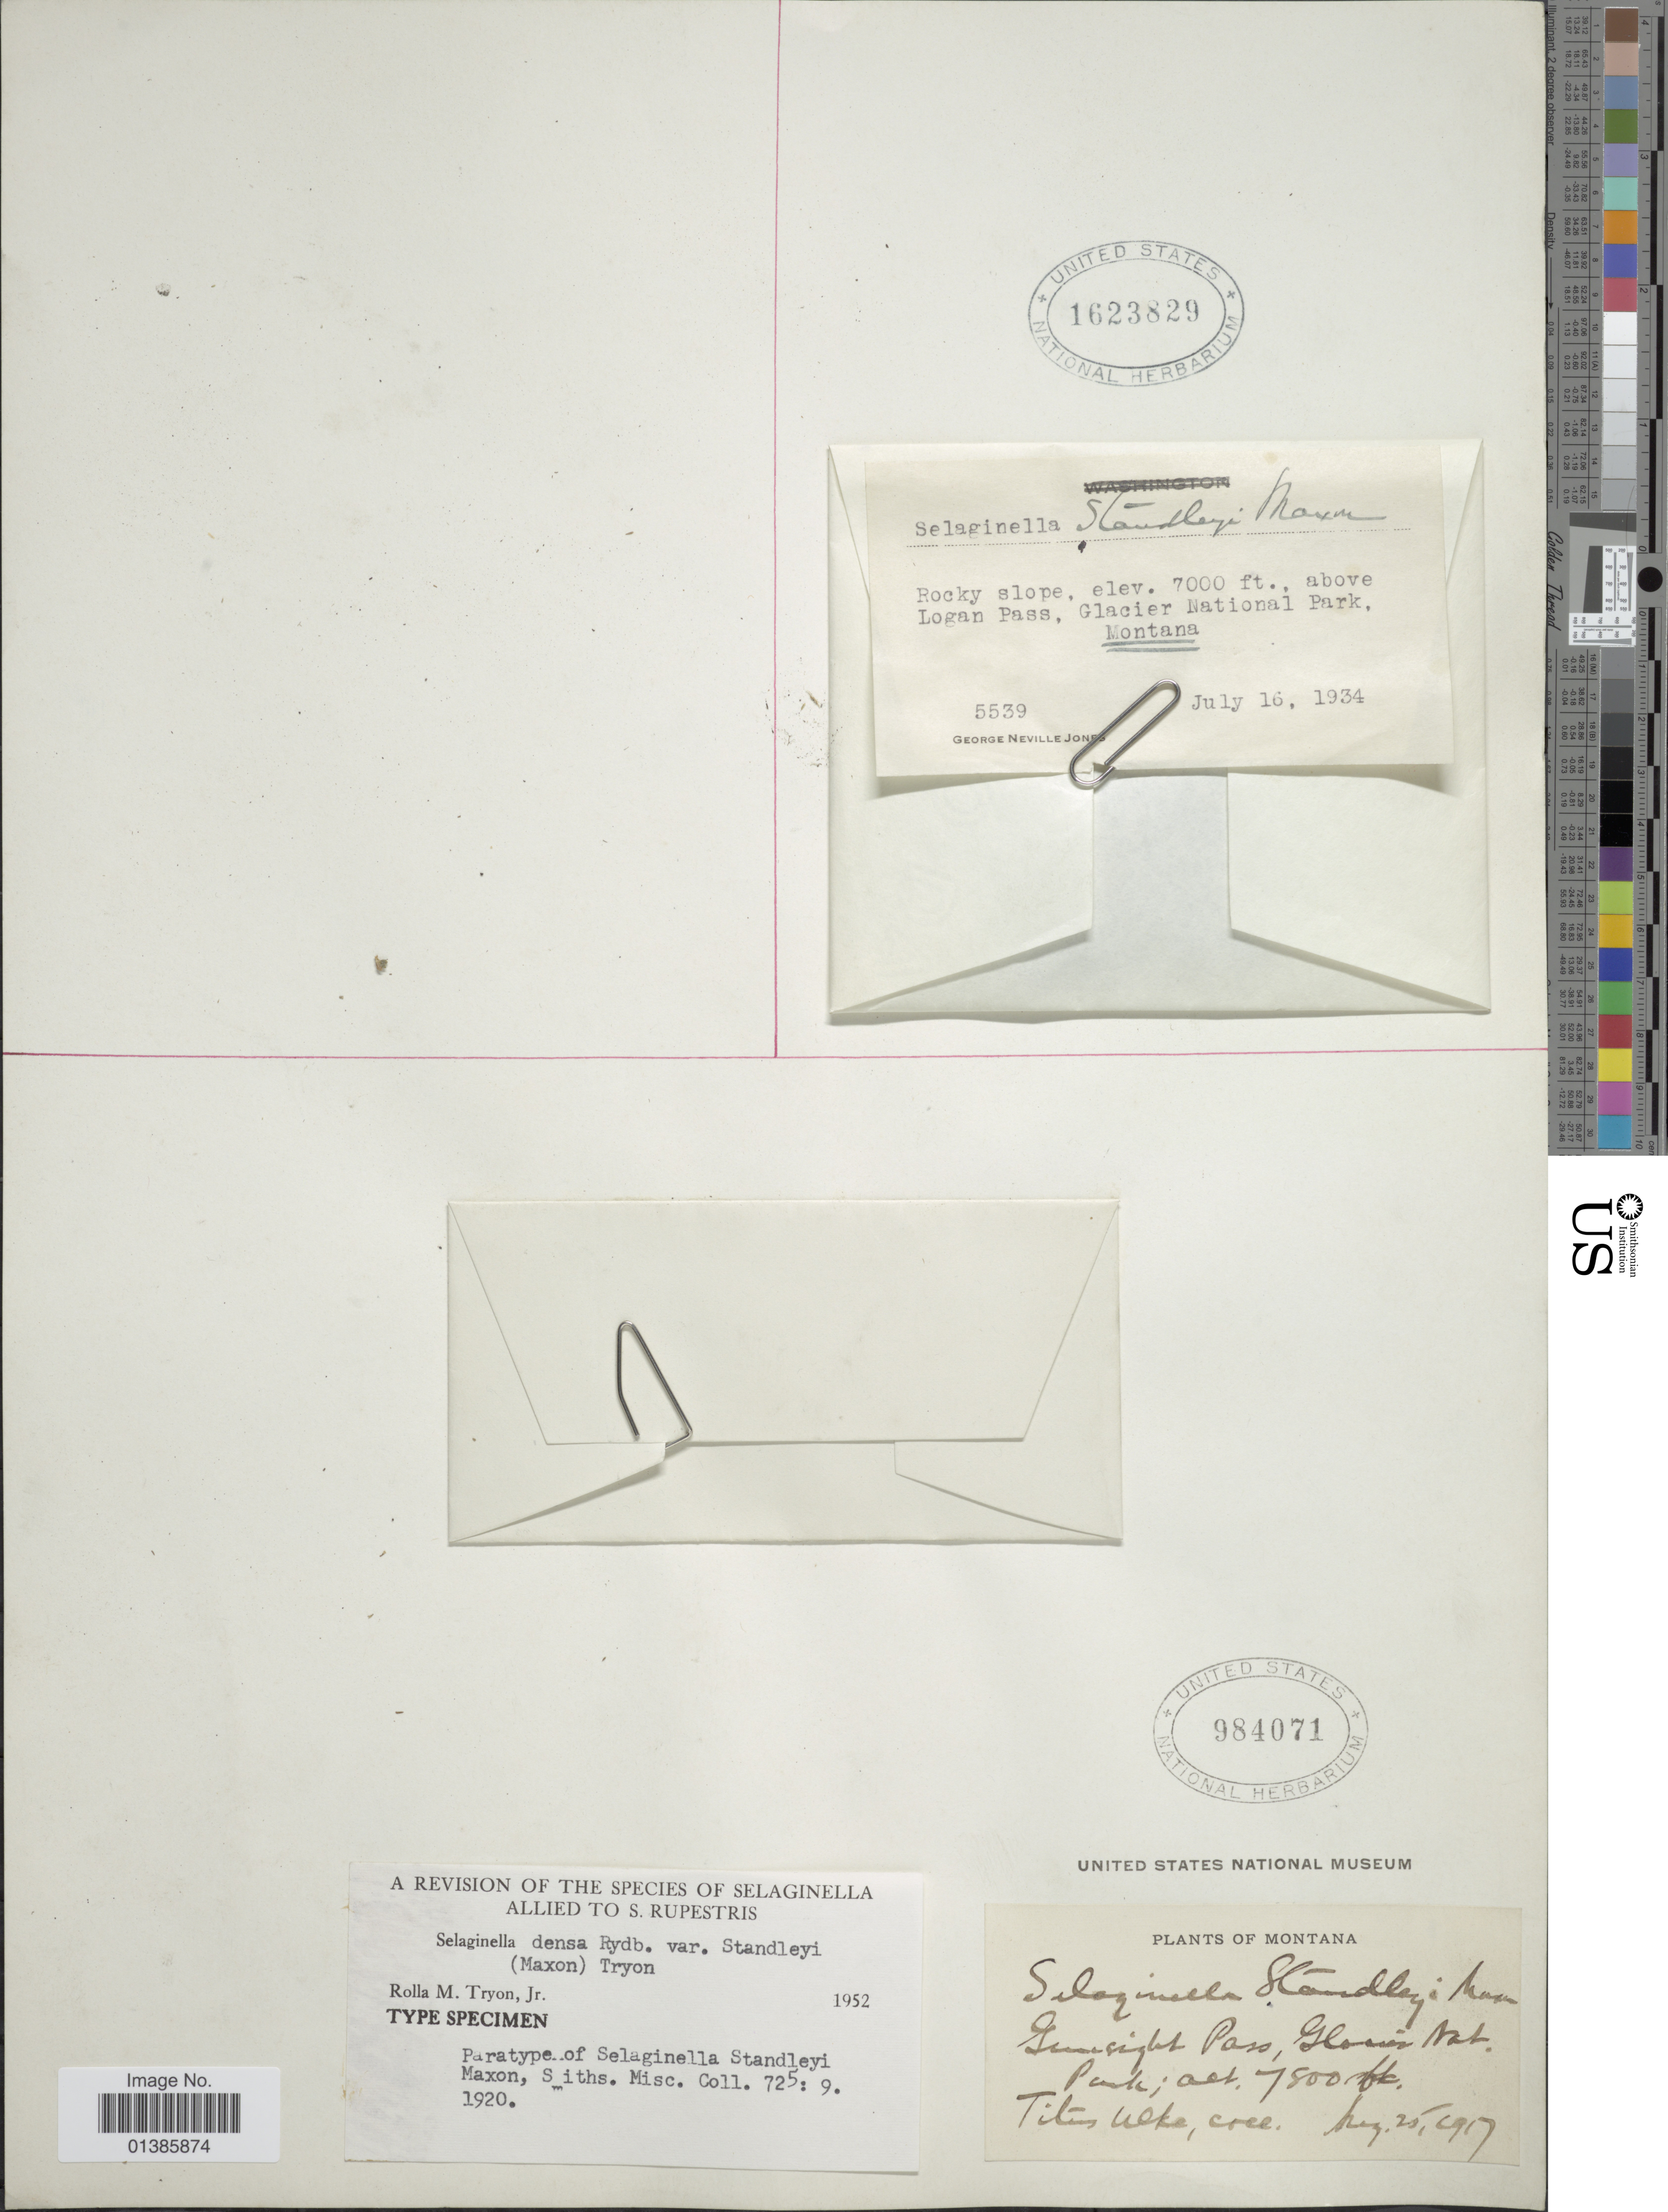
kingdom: Plantae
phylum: Tracheophyta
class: Lycopodiopsida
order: Selaginellales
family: Selaginellaceae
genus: Selaginella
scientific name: Selaginella densa var. standleyi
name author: (Maxon) R.M. Tryon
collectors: G. N. Jones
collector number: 5539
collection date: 1934-07-16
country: United States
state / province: Montana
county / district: Glacier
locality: Above Logan Pass, Glacier National Park.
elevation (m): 2134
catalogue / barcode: US 1623829-2